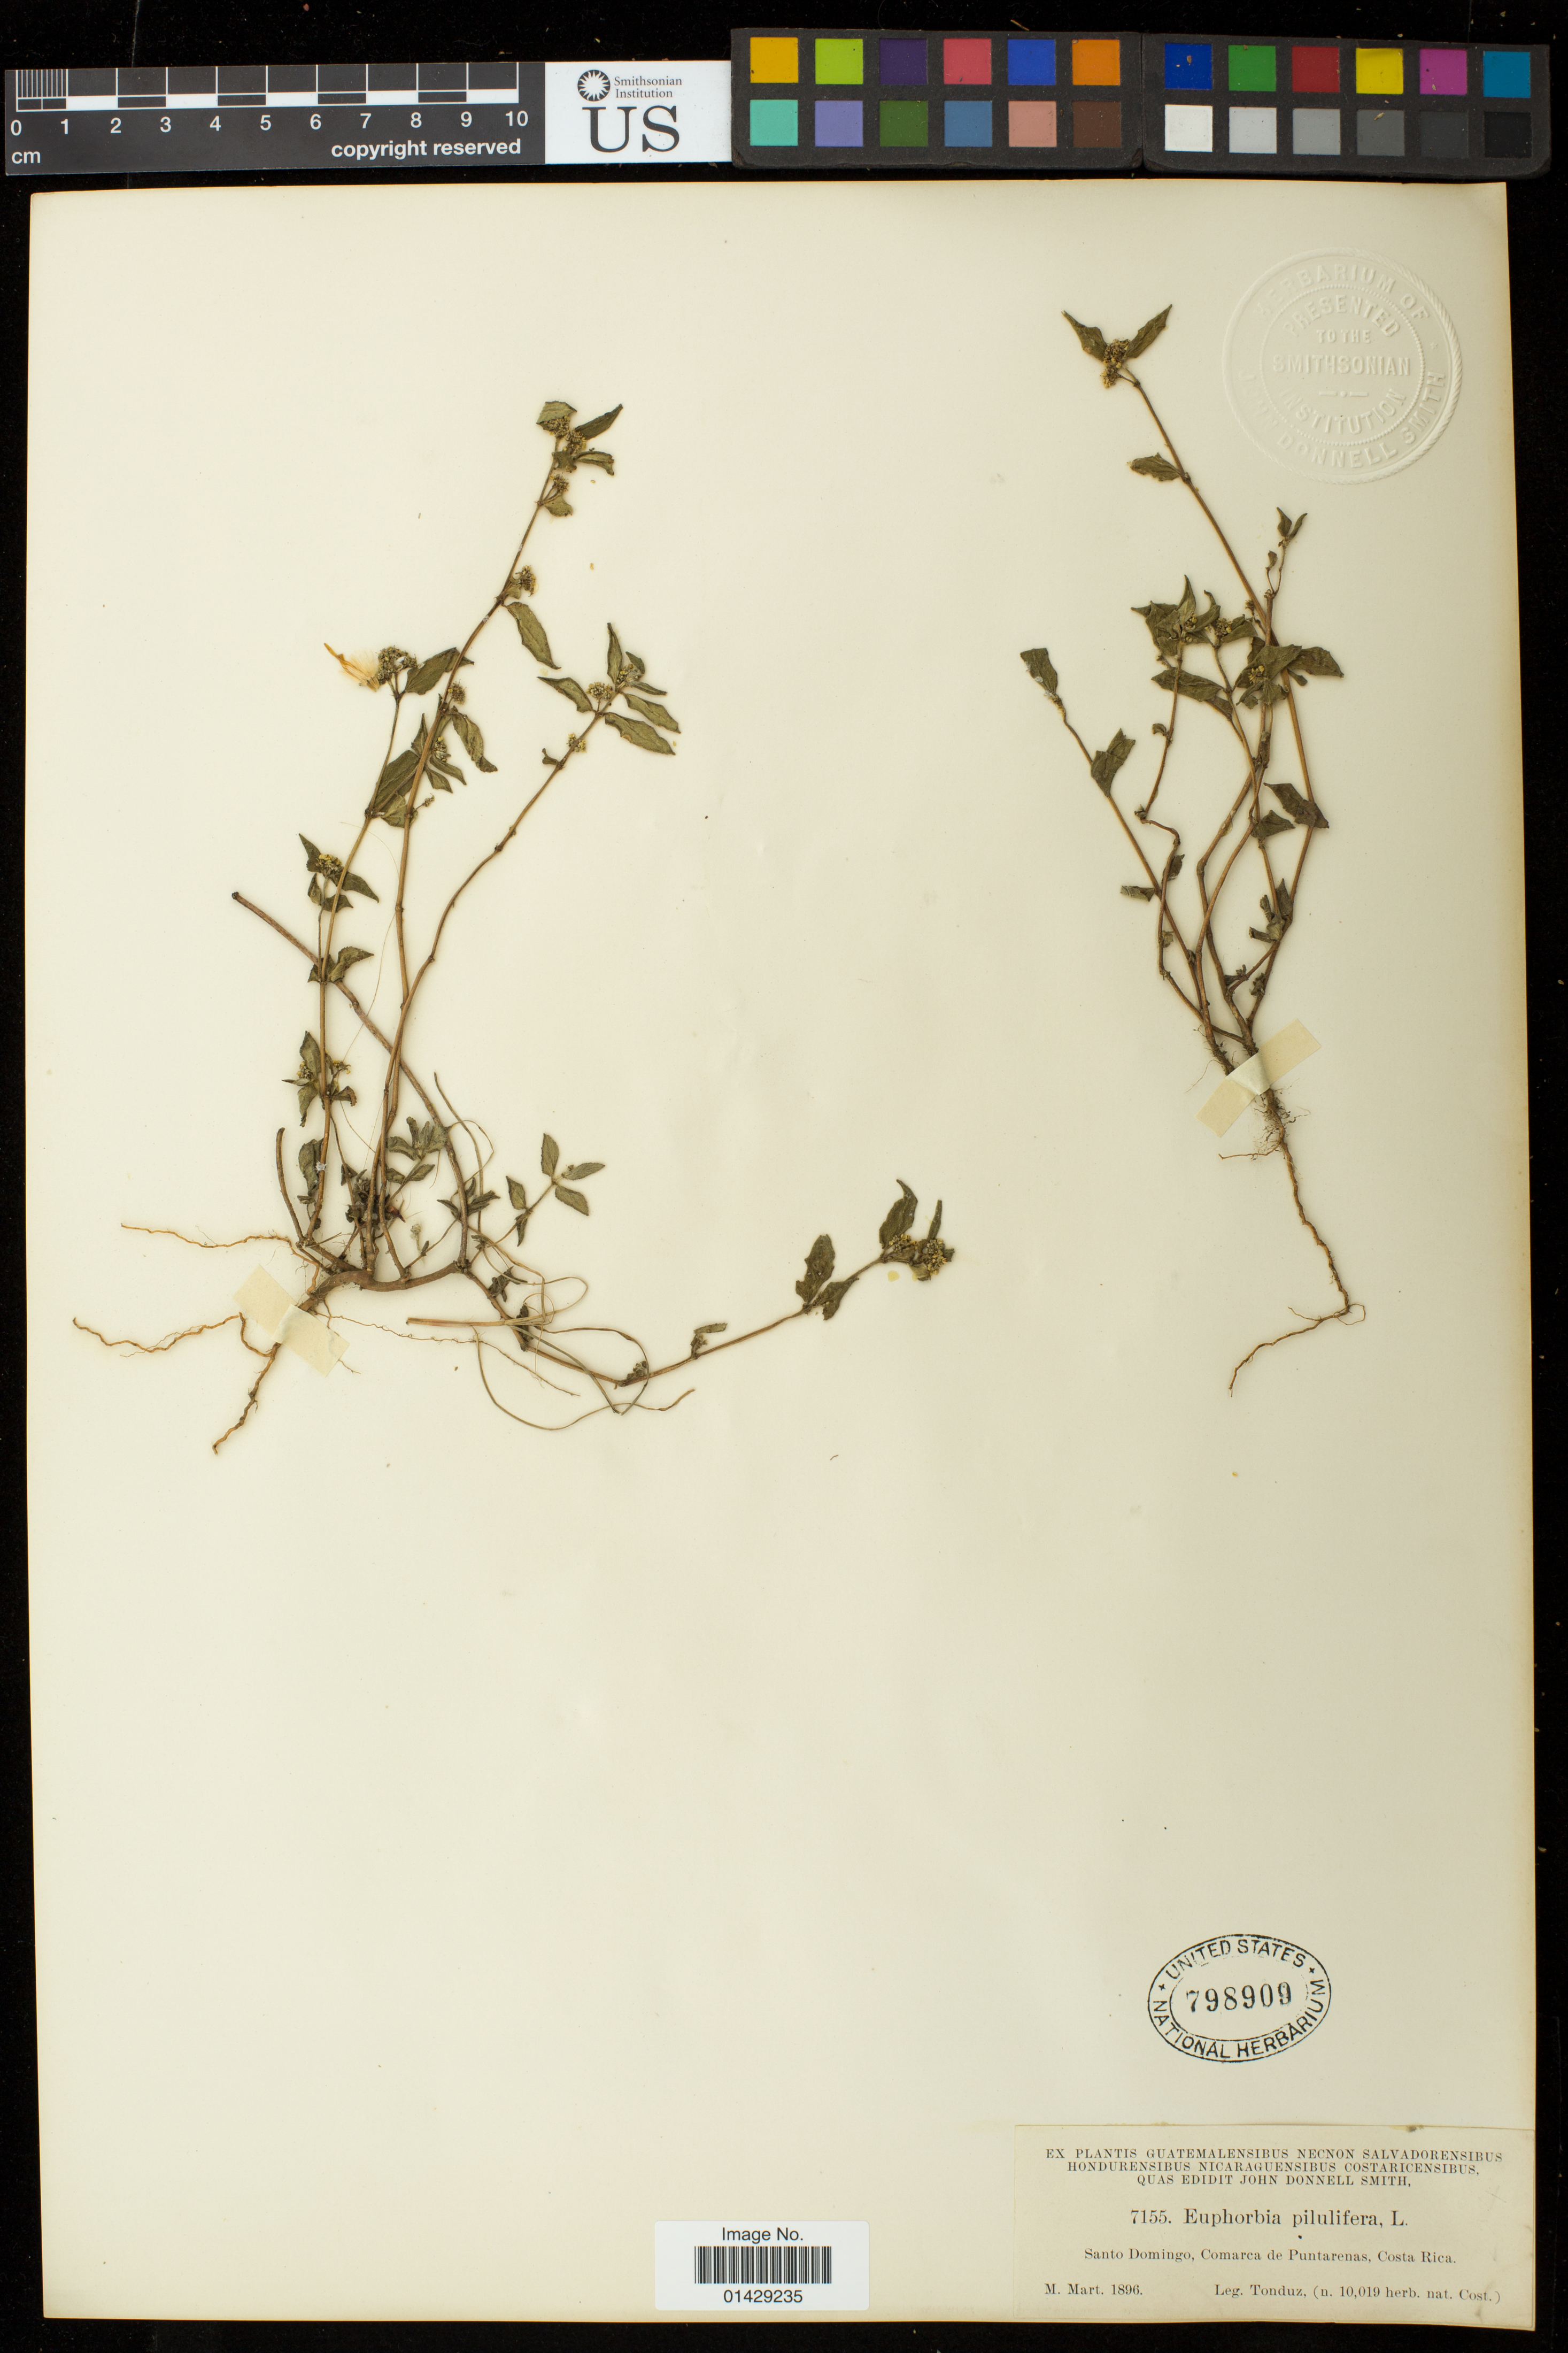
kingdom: Plantae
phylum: Tracheophyta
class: Magnoliopsida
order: Malpighiales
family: Euphorbiaceae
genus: Euphorbia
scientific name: Euphorbia hirta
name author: L.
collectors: A. Tonduz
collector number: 7155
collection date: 1896-03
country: Costa Rica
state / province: Heredia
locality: Santo Domingo, Comarca de Puntarenas.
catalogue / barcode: US 798909